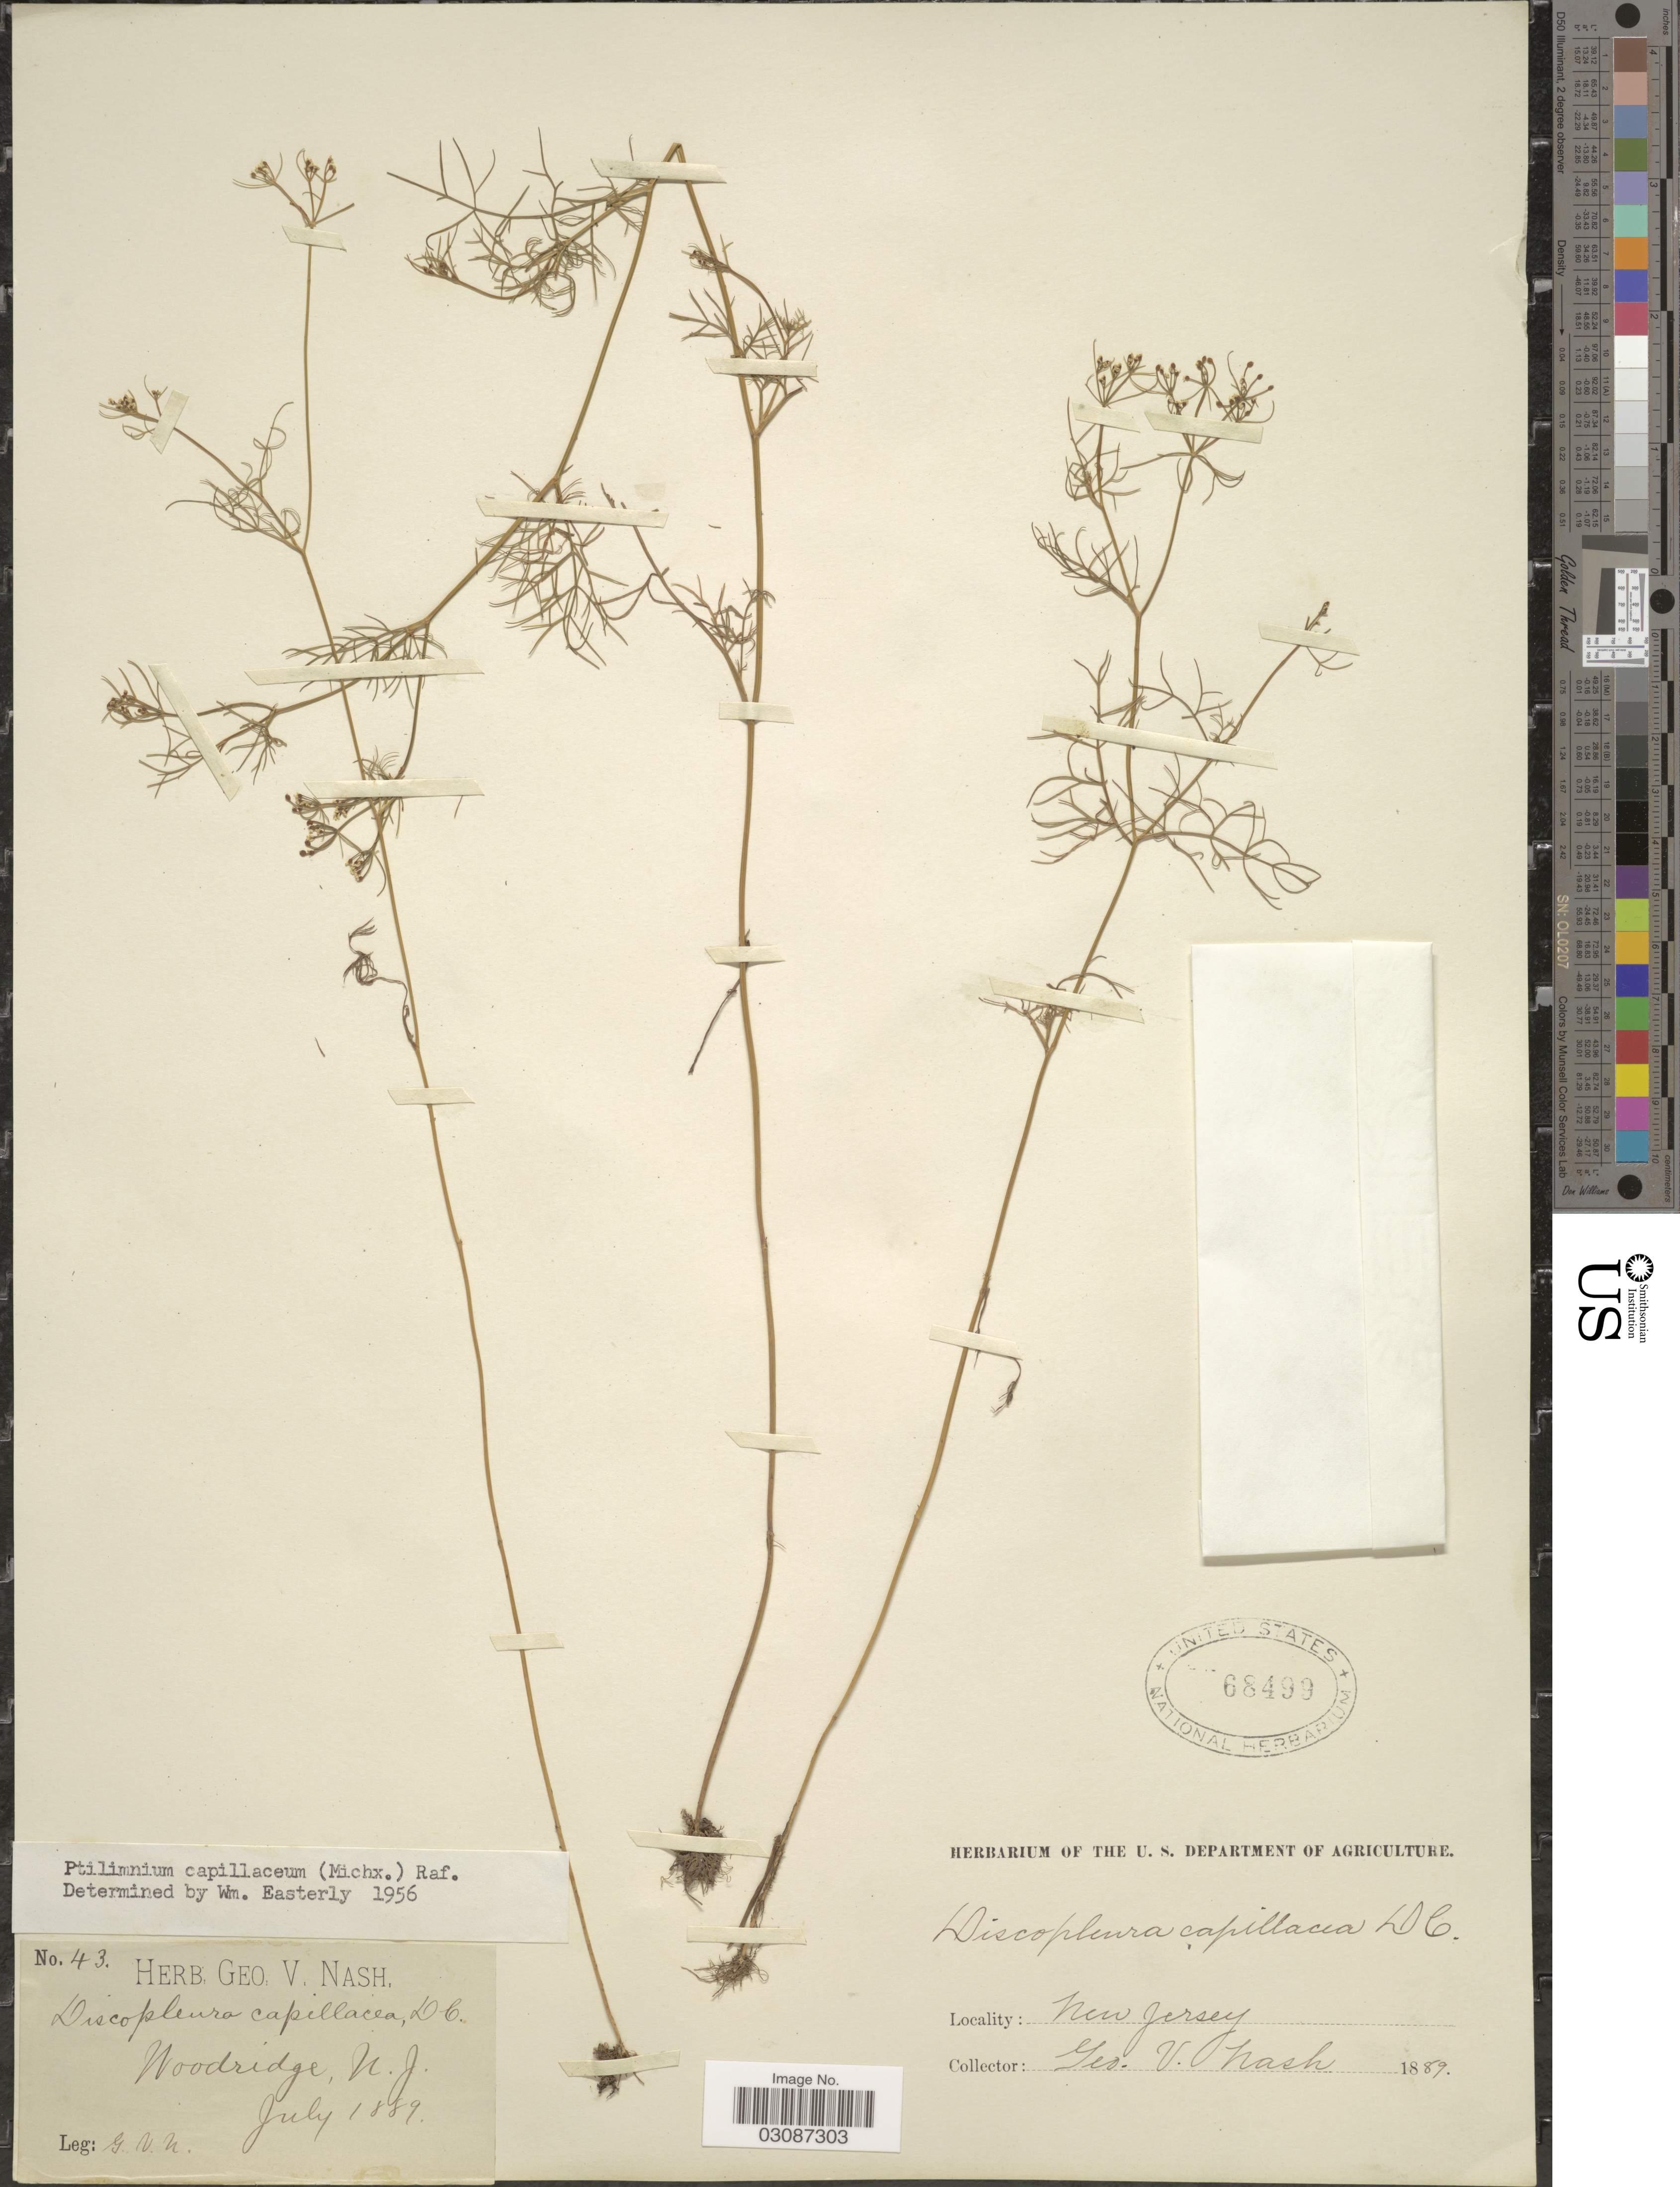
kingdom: Plantae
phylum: Tracheophyta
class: Magnoliopsida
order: Apiales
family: Apiaceae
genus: Ptilimnium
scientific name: Ptilimnium capillaceum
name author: (Michx.) Raf.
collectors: G. V. Nash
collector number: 43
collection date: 1889-07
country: United States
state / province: New Jersey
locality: Woodridge.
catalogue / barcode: US 68499